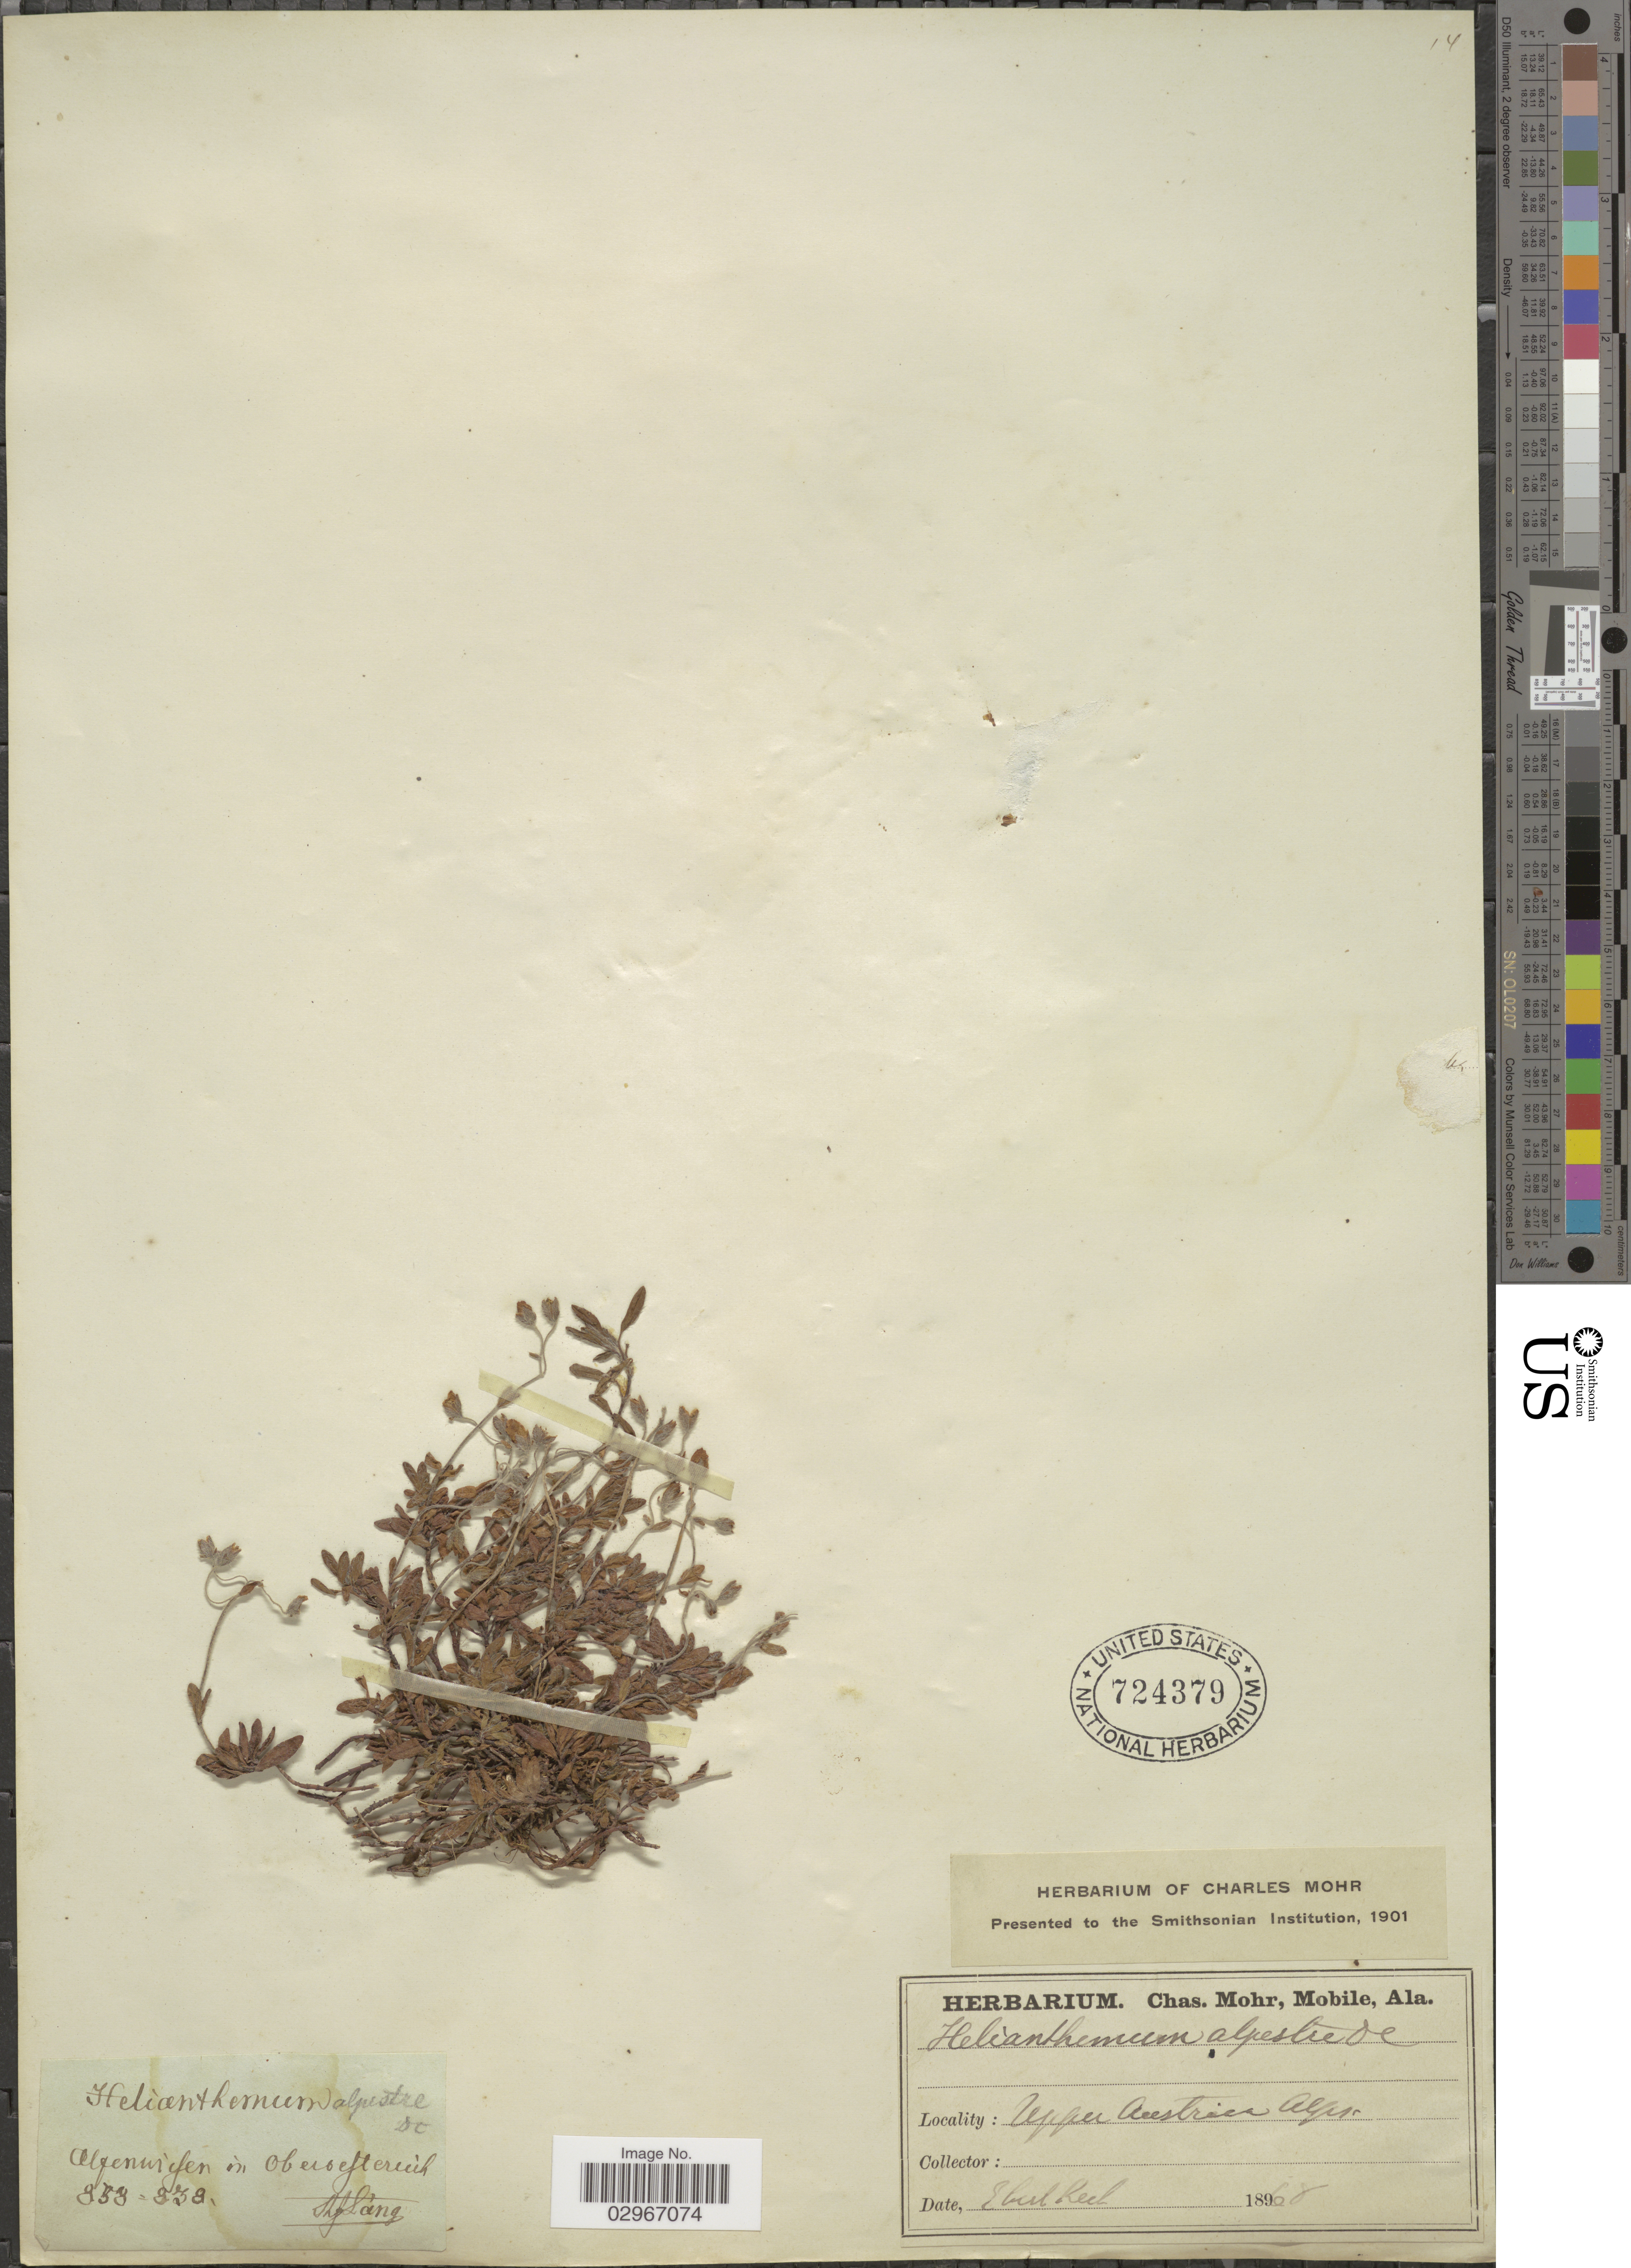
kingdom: Plantae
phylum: Tracheophyta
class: Magnoliopsida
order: Malvales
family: Cistaceae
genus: Helianthemum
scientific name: Helianthemum alpestre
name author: (Jacq.) DC.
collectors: A. F. Láng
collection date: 1868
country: Austria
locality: Upper Austrica Alpes.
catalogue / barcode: US 724379